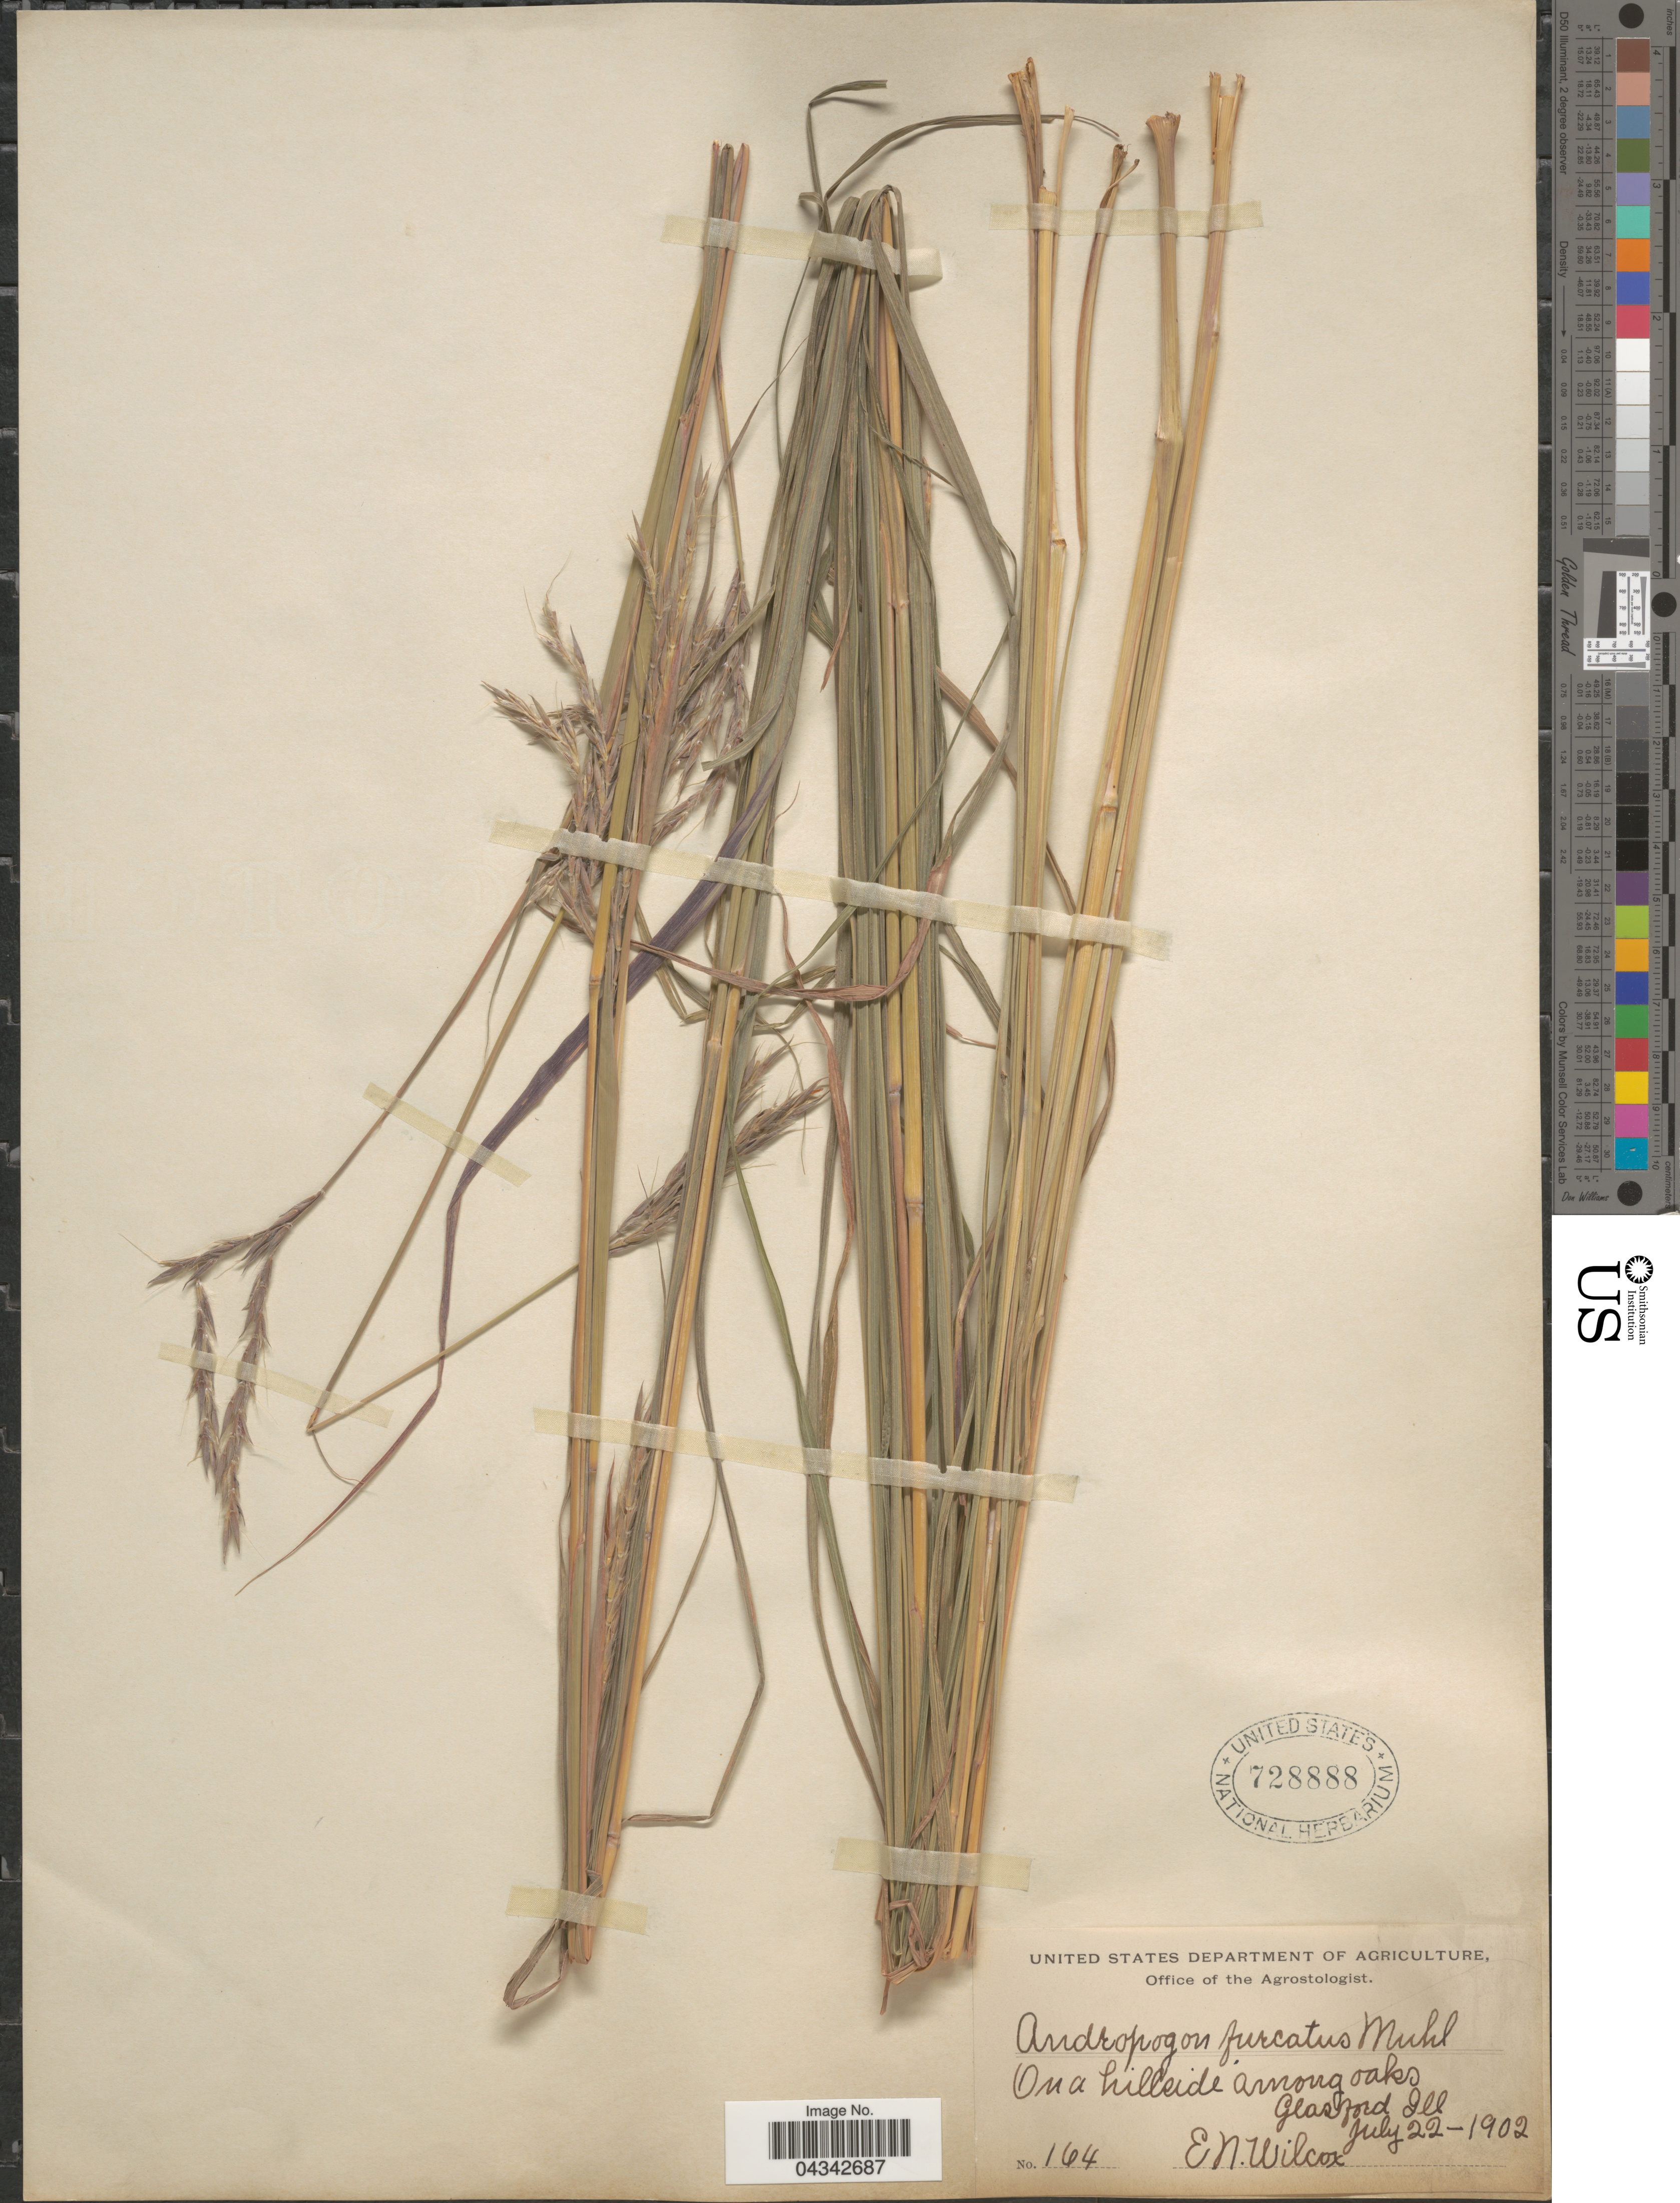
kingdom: Plantae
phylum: Tracheophyta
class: Liliopsida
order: Poales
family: Poaceae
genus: Andropogon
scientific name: Andropogon gerardii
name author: Vitman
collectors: E. Wilcox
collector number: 164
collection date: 1902-07-22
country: United States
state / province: Illinois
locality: Glasford.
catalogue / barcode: US 728888